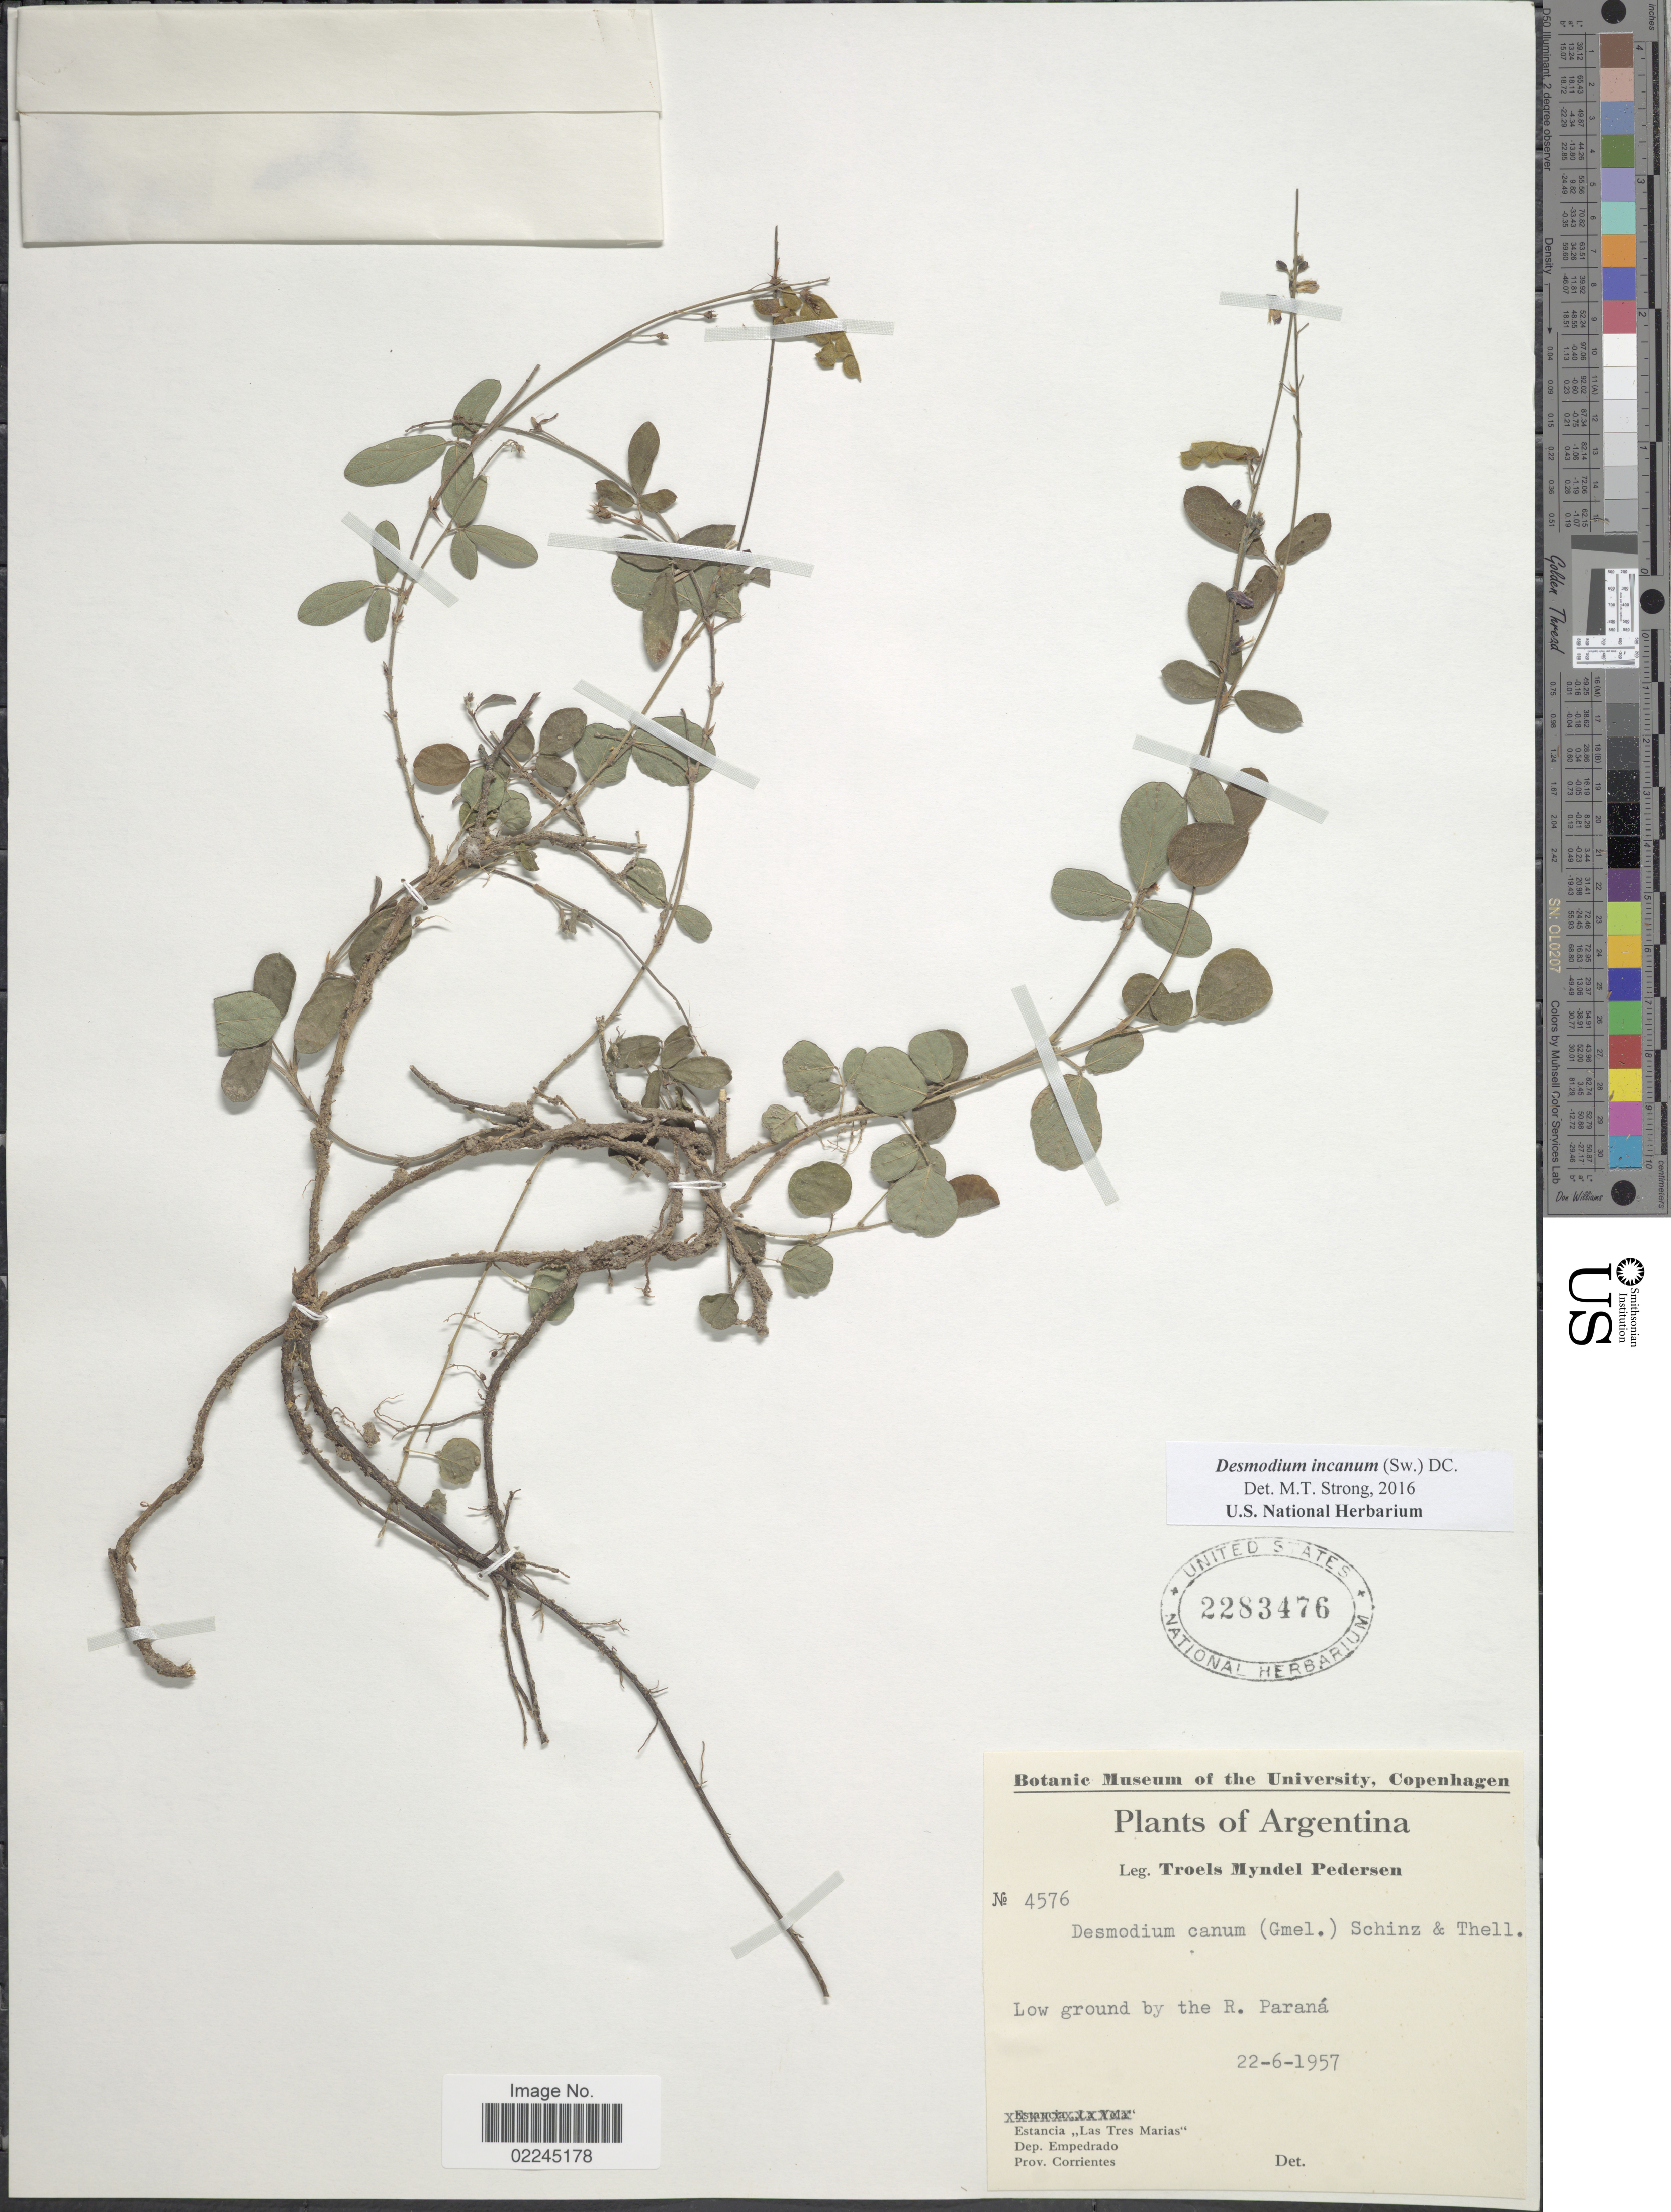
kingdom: Plantae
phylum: Tracheophyta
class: Magnoliopsida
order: Fabales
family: Fabaceae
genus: Desmodium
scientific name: Desmodium incanum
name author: (Sw.) DC.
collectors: T. Pederson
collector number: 4576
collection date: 1957-06-22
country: Argentina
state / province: Corrientes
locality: Low ground by the R. Parana. Estancia Las Tres Marias. Dep. Empedrado. Prov. Corrientes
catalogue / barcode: US 2283476